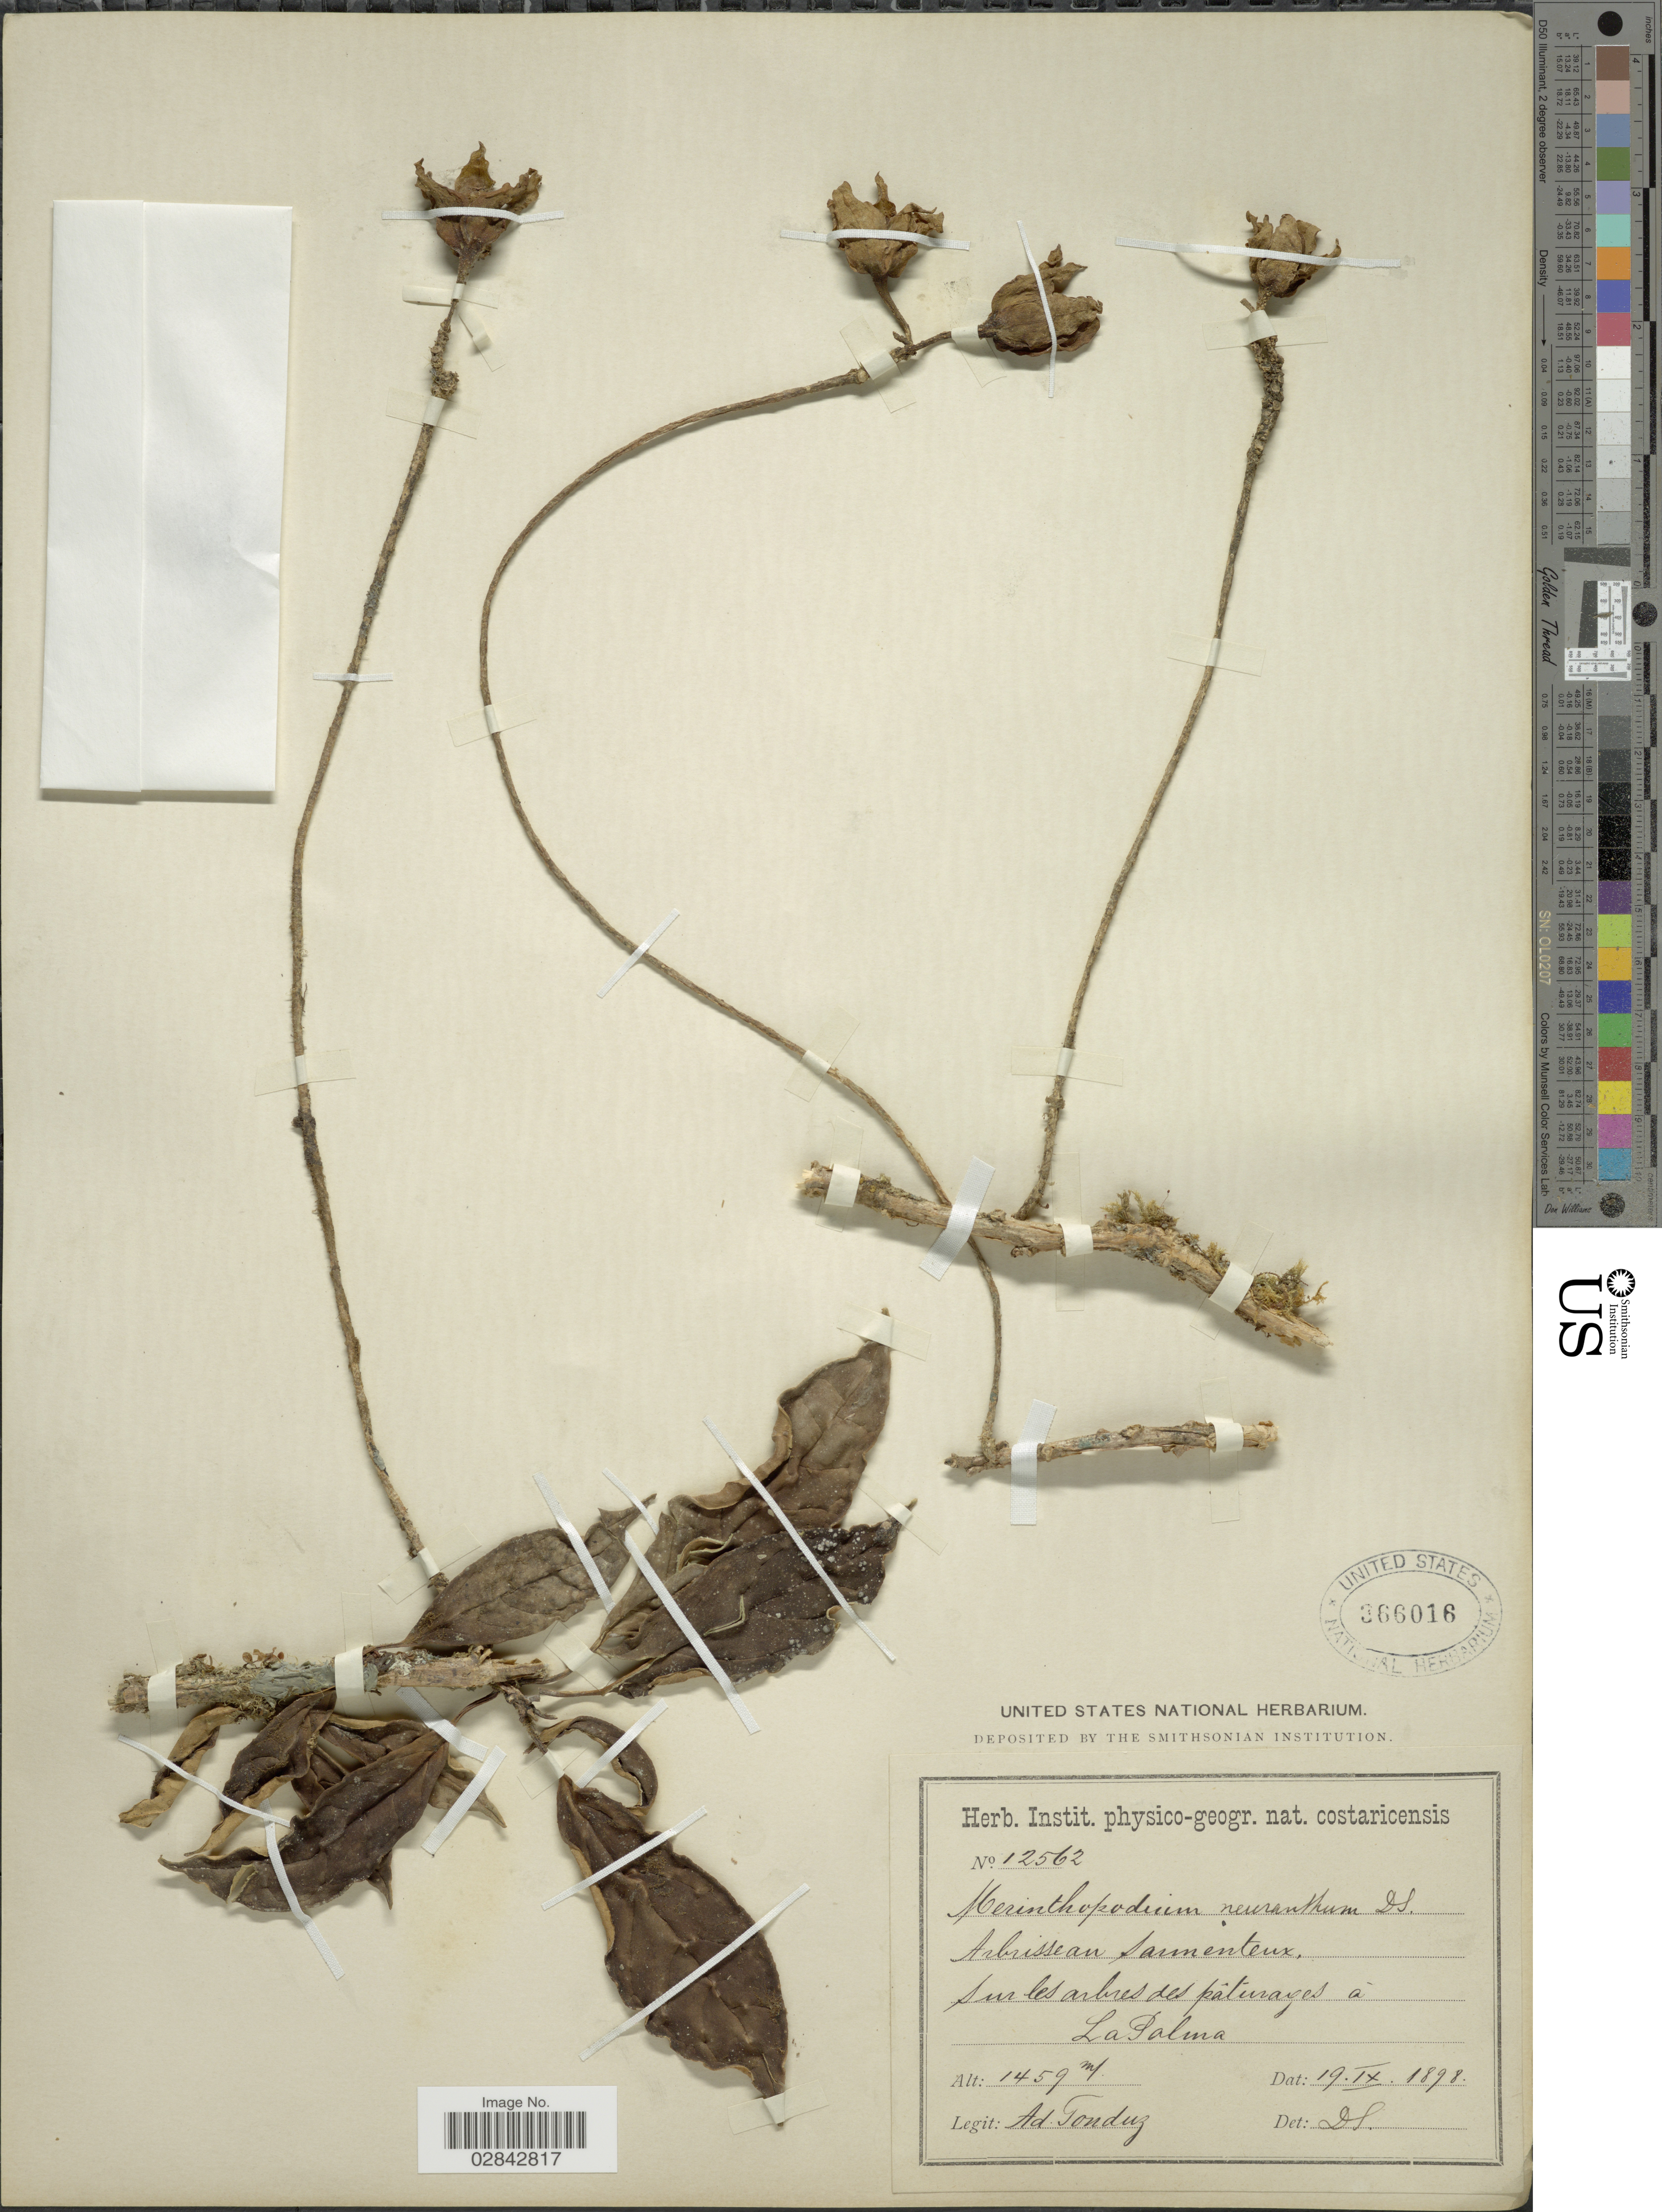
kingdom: Plantae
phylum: Tracheophyta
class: Magnoliopsida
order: Solanales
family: Solanaceae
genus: Markea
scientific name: Markea neurantha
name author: Hemsl.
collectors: A. Tonduz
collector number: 12562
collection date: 1898-09-19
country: Costa Rica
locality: Sur les arbres des pâturages á La Palma.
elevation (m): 1459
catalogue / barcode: US 366016